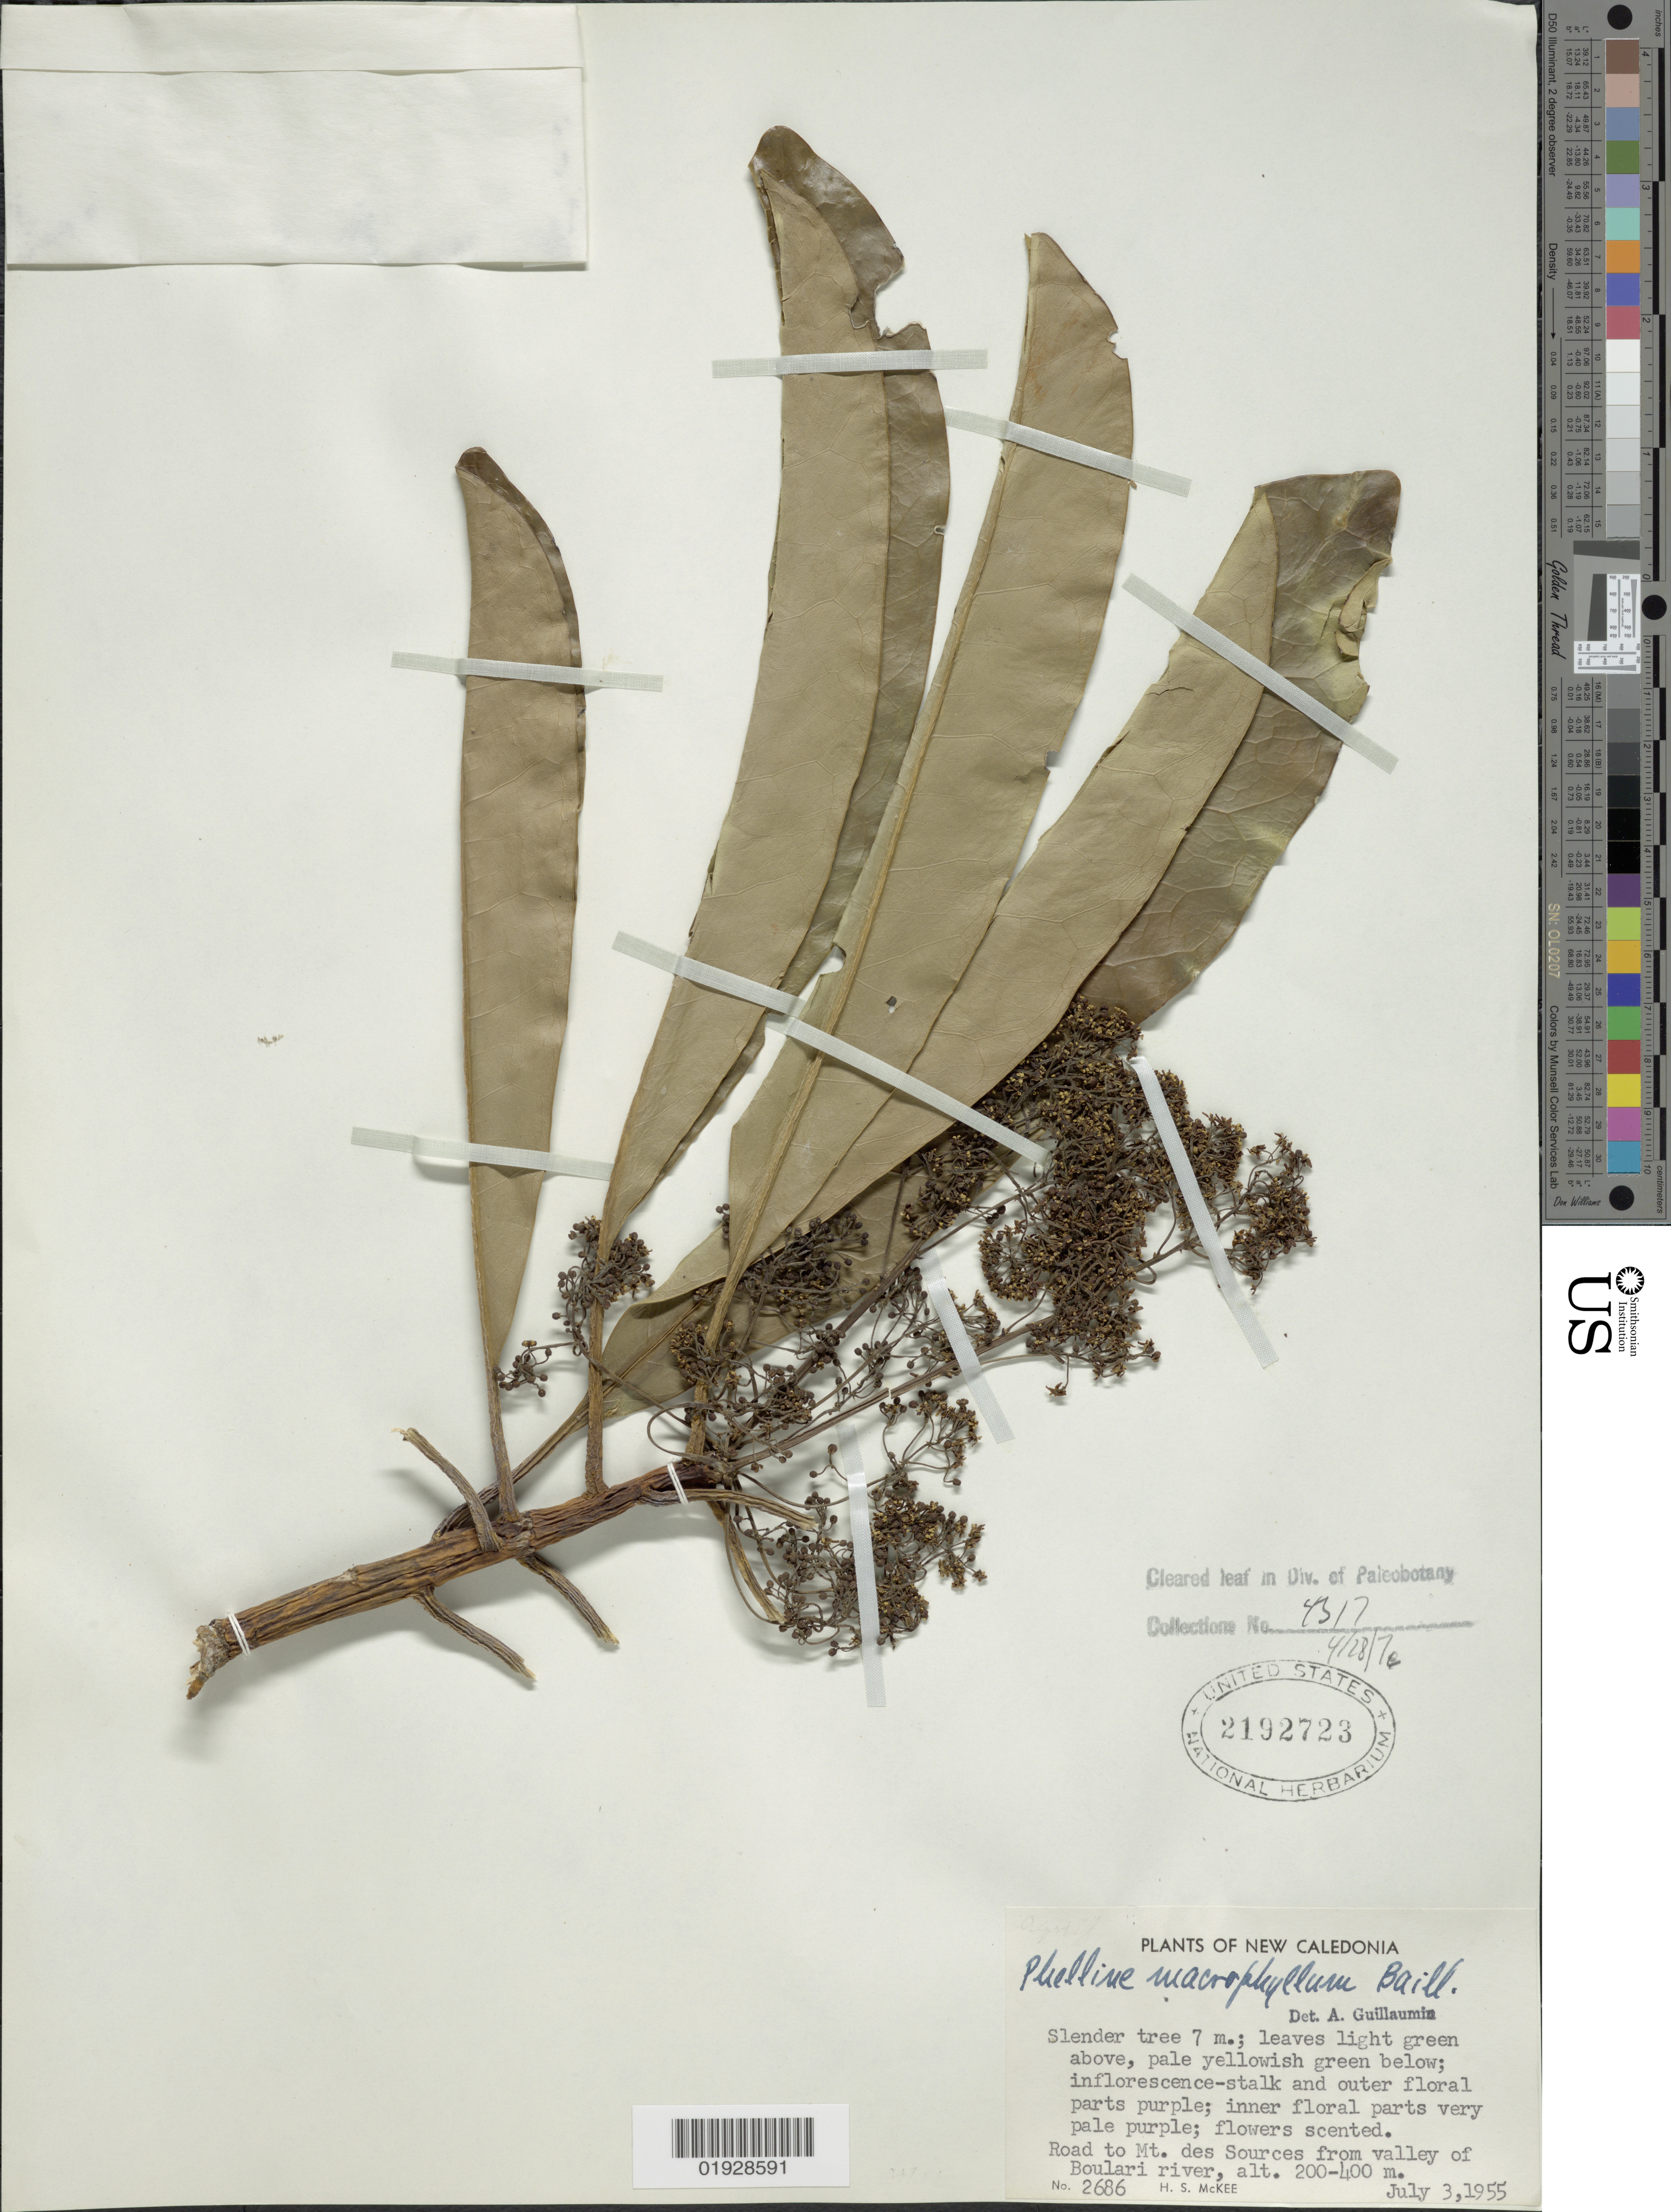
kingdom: Plantae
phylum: Tracheophyta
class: Magnoliopsida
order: Asterales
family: Phellinaceae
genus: Phelline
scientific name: Phelline macrophylla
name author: Baill.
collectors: H. S. McKee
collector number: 2686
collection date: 1955-07-03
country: New Caledonia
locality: Road to Mt. des Sources from valley of Boulari river.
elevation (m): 200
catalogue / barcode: US 2192723